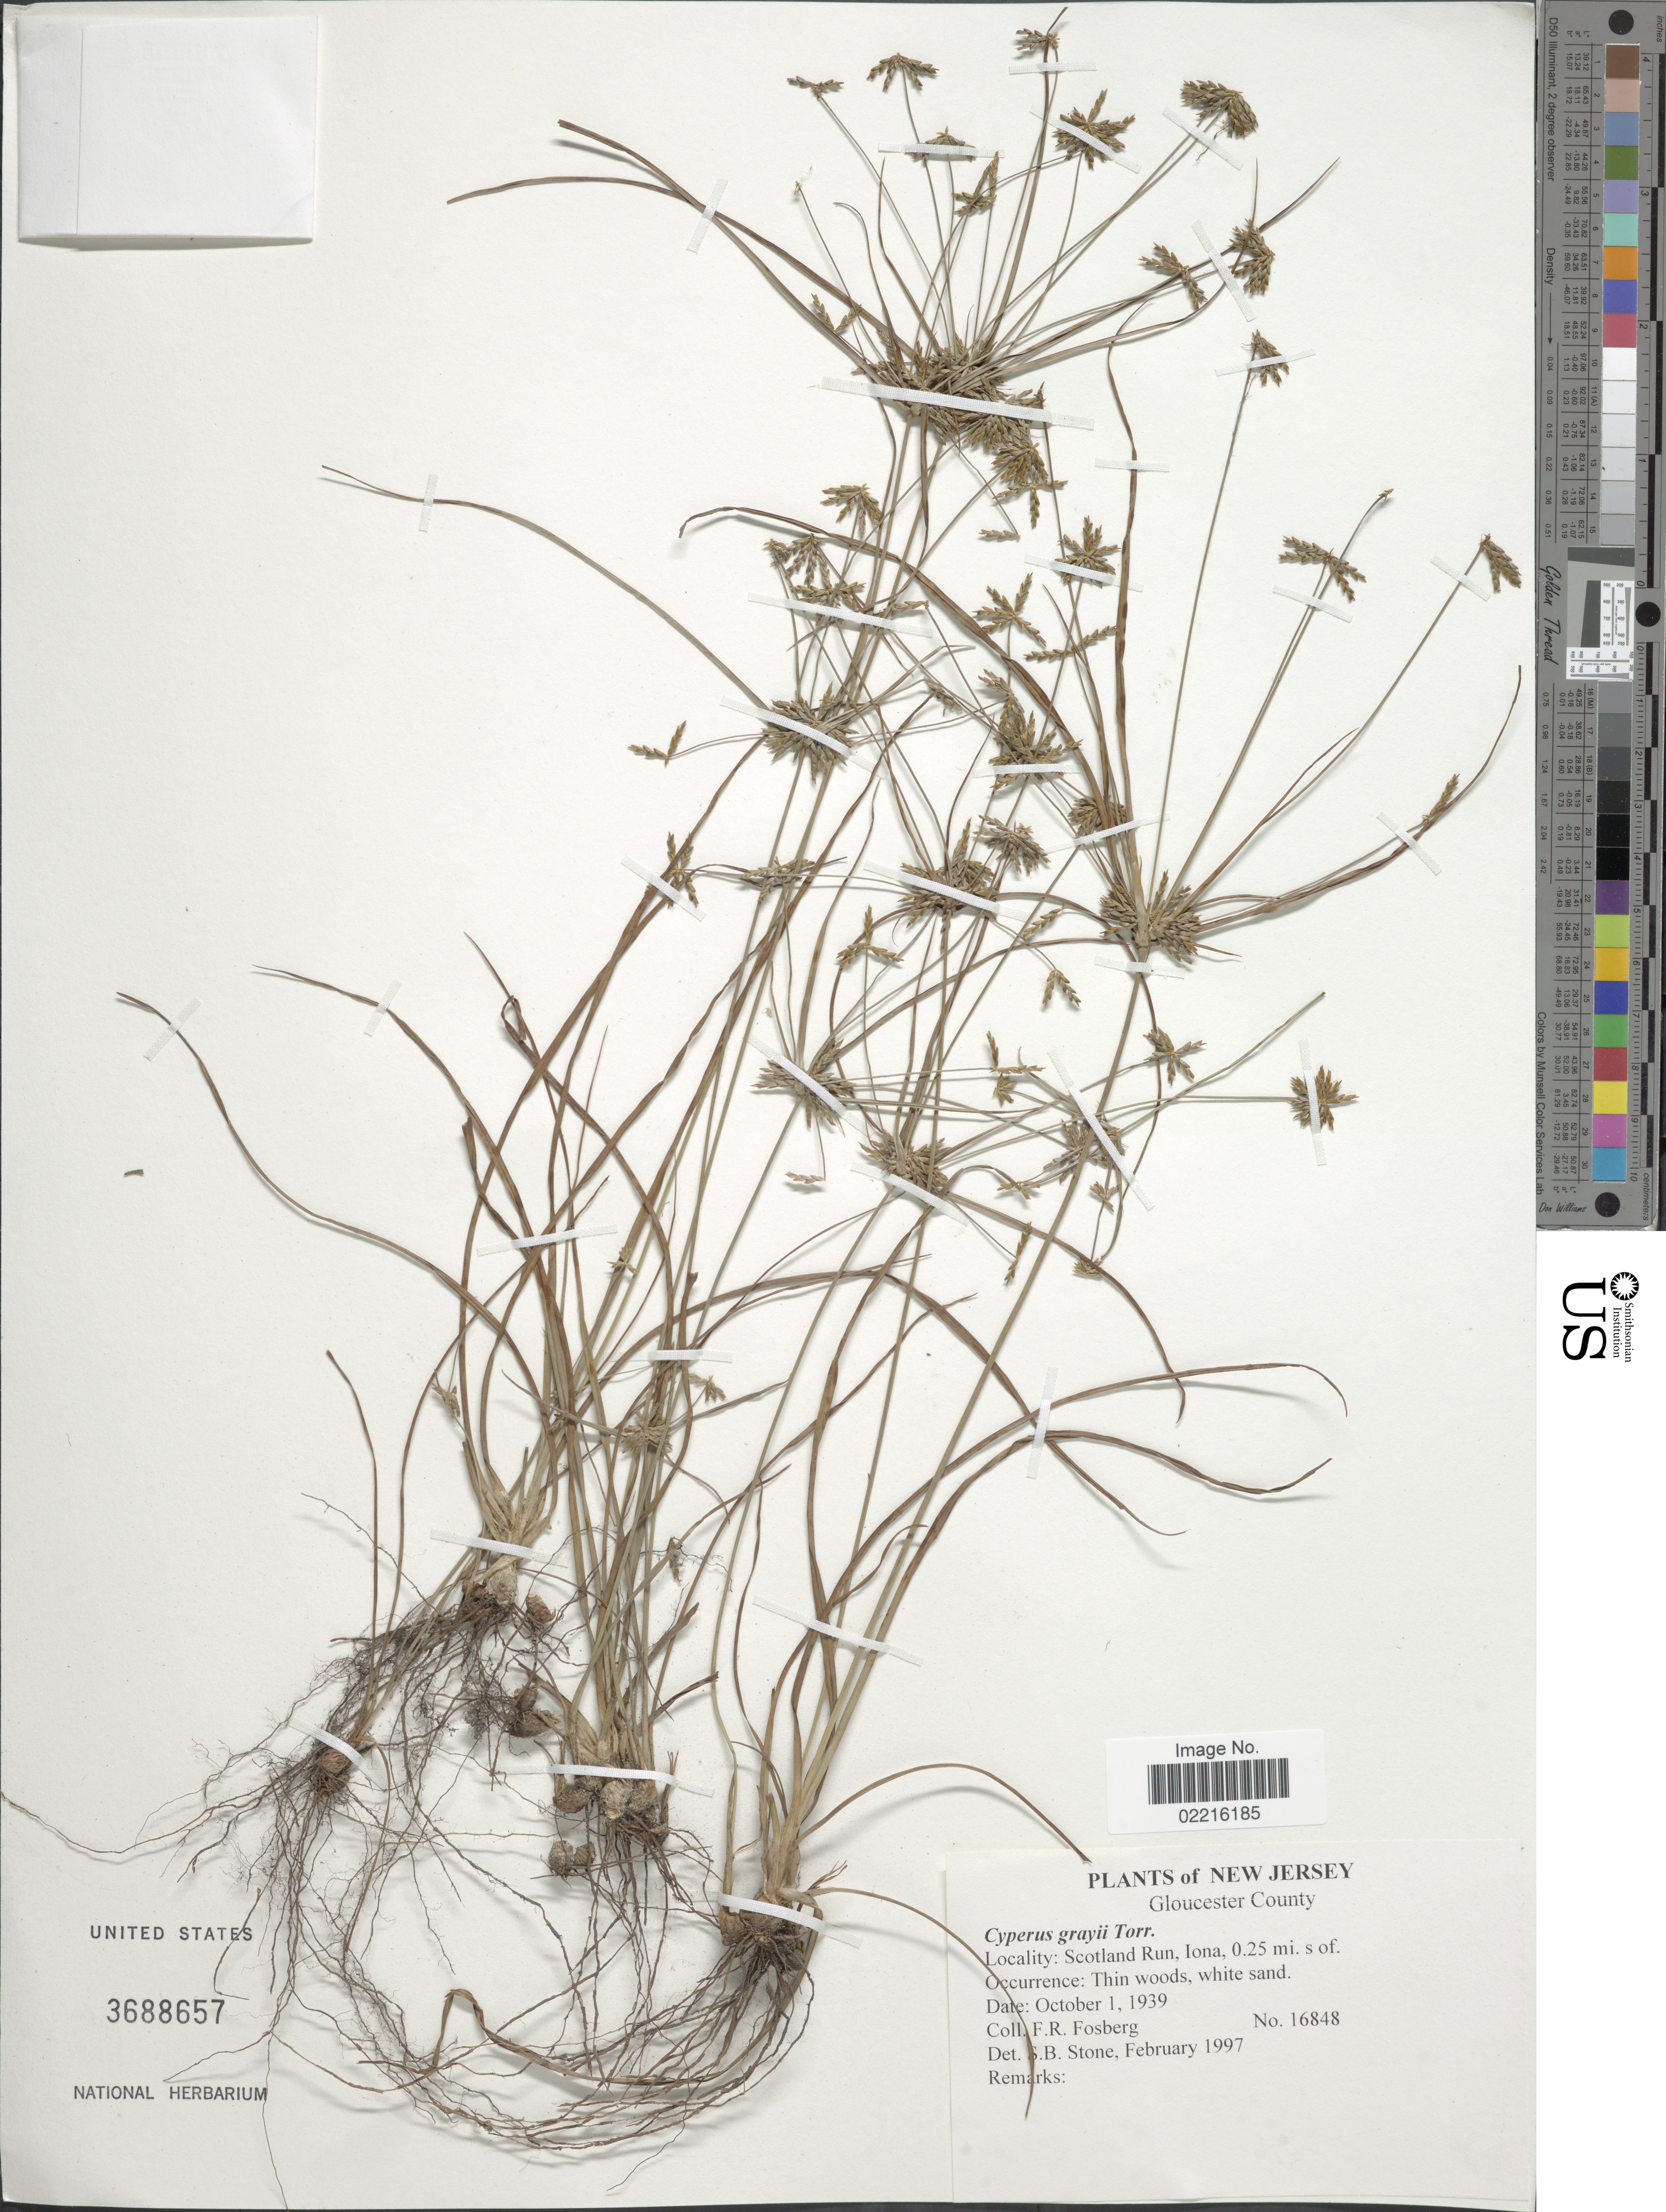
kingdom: Plantae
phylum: Tracheophyta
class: Liliopsida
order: Poales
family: Cyperaceae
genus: Cyperus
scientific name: Cyperus grayi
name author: Torr.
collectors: F. R. Fosberg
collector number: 16848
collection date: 1939-10-01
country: United States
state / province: New Jersey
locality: Gloucester County, Scotland Run, Iona, 0.25 mi s of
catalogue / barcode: US 3688657